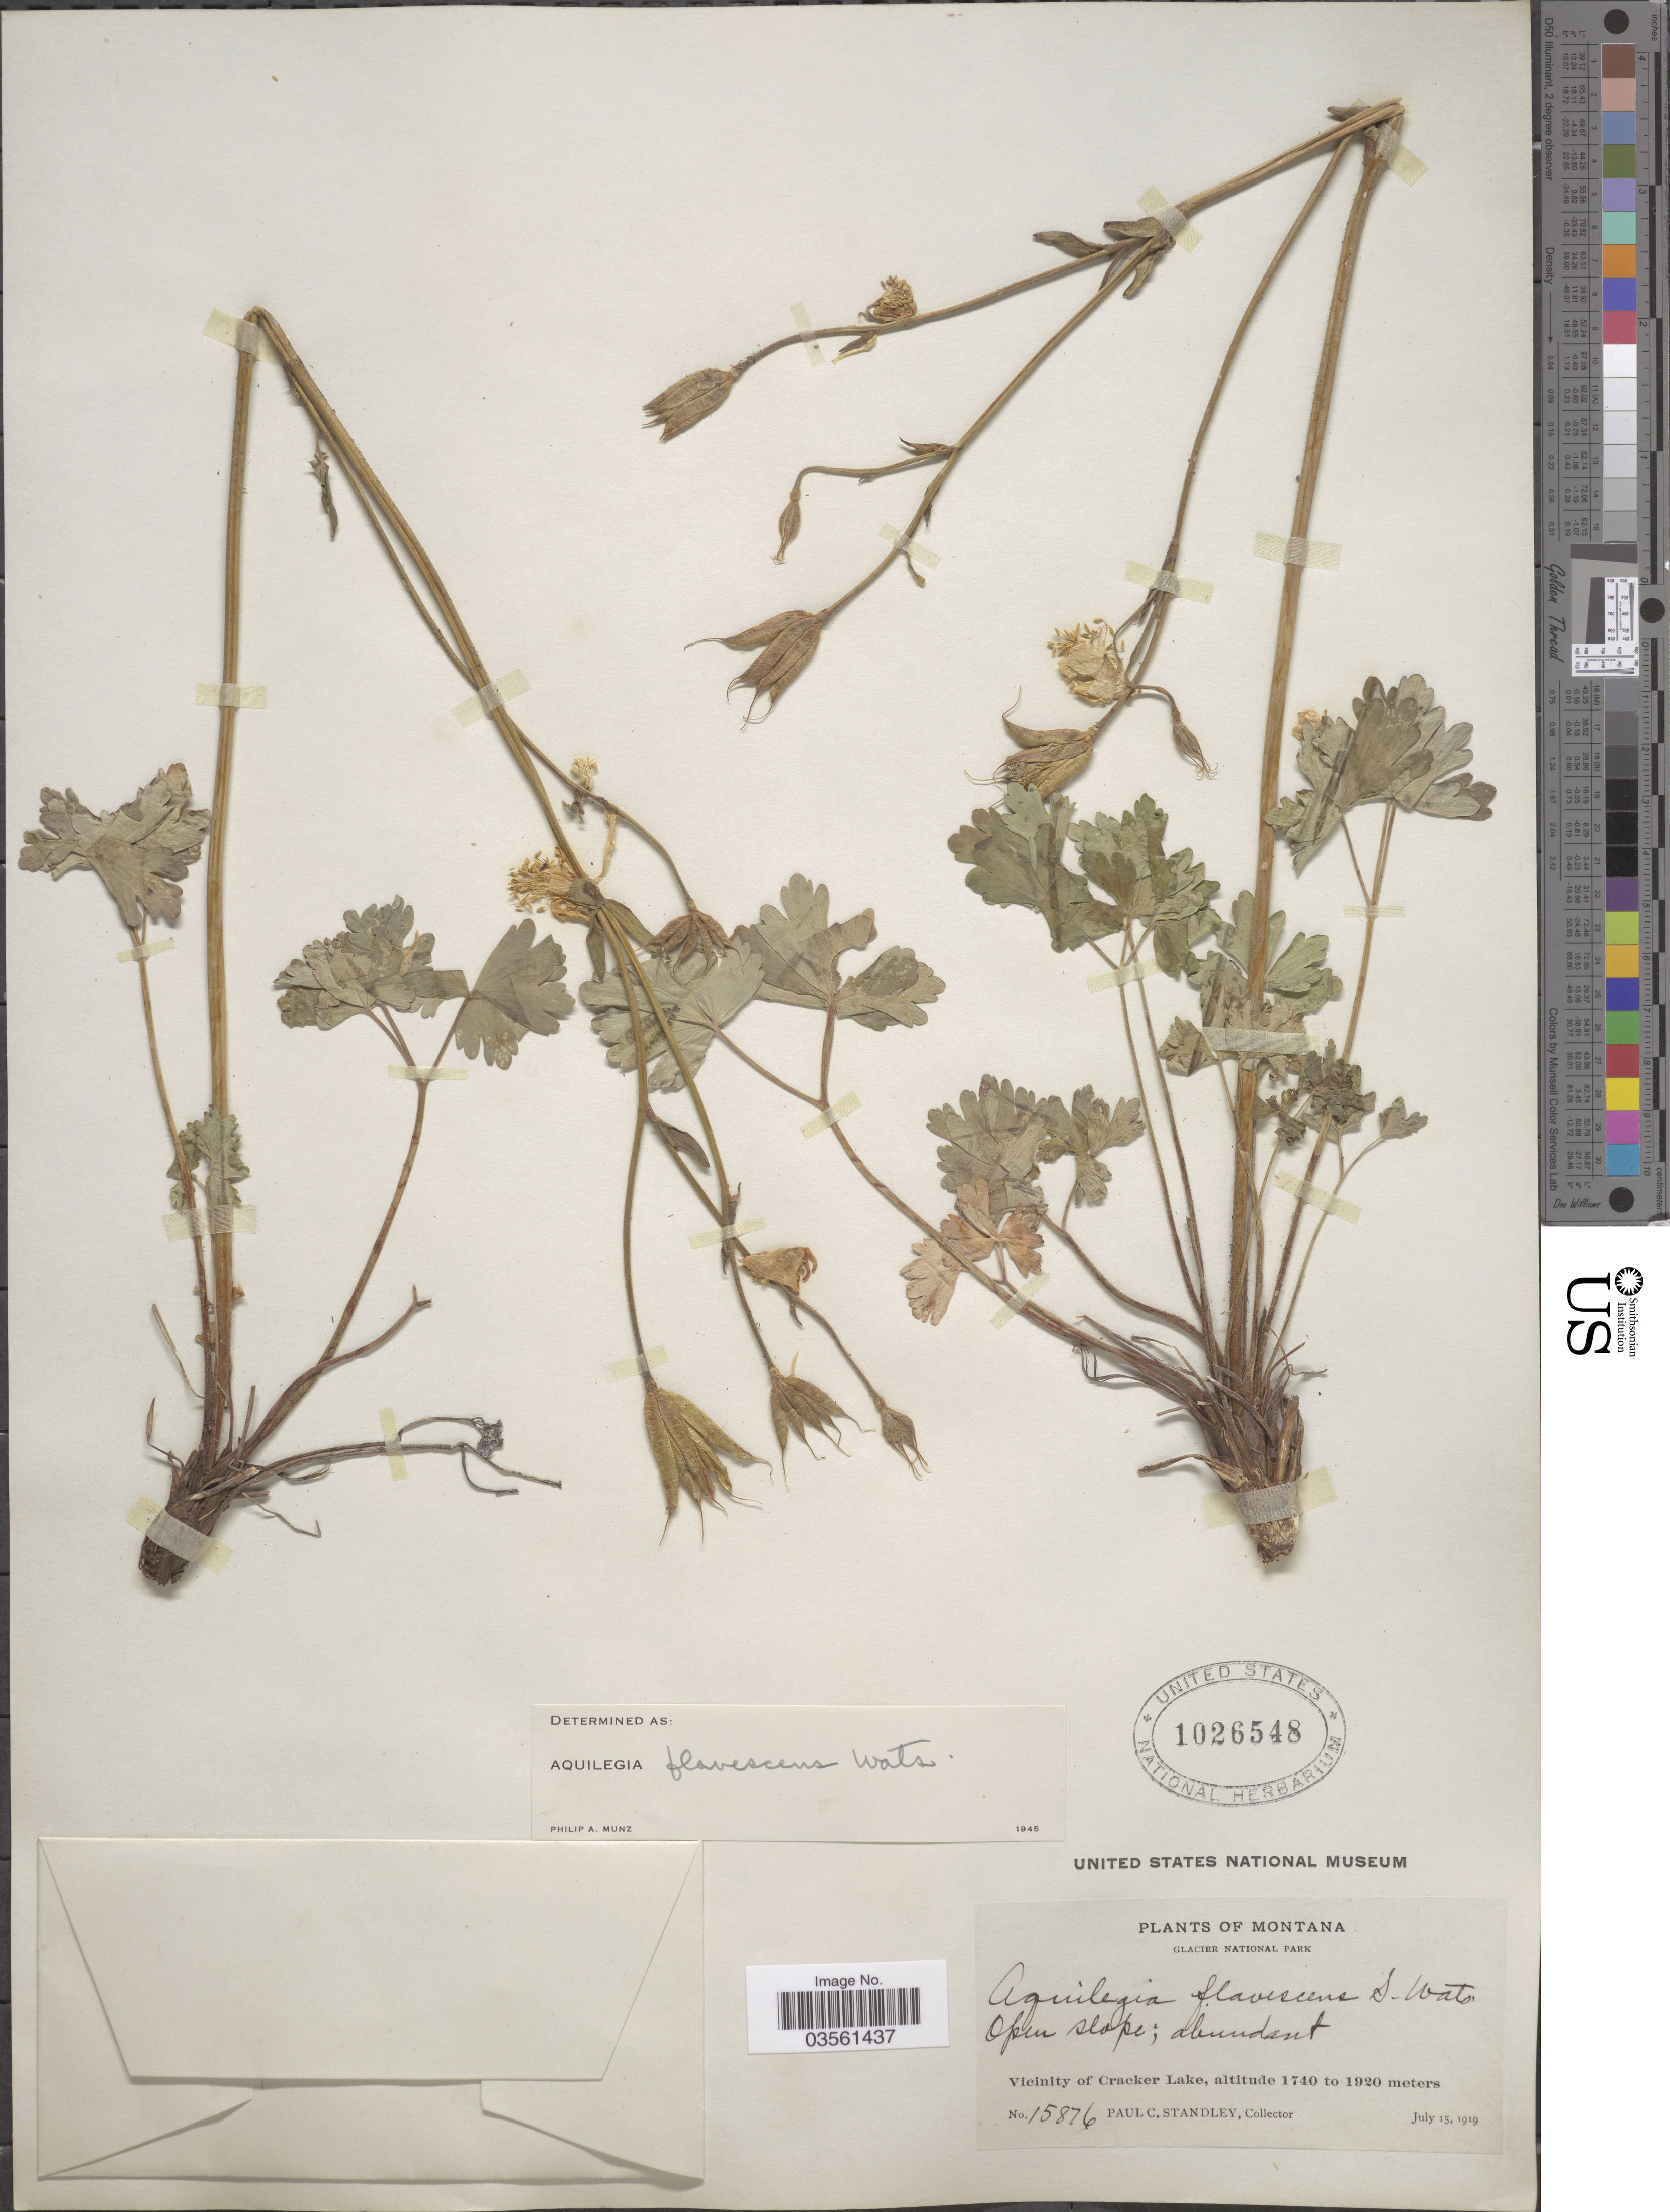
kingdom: Plantae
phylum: Tracheophyta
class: Magnoliopsida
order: Ranunculales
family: Ranunculaceae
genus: Aquilegia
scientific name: Aquilegia flavescens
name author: S. Watson in C. King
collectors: P. C. Standley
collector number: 15876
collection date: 1919-07-15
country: United States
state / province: Montana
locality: Glacier National Park. Vicinity of Cracker Lake.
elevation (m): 1740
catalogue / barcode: US 1026548